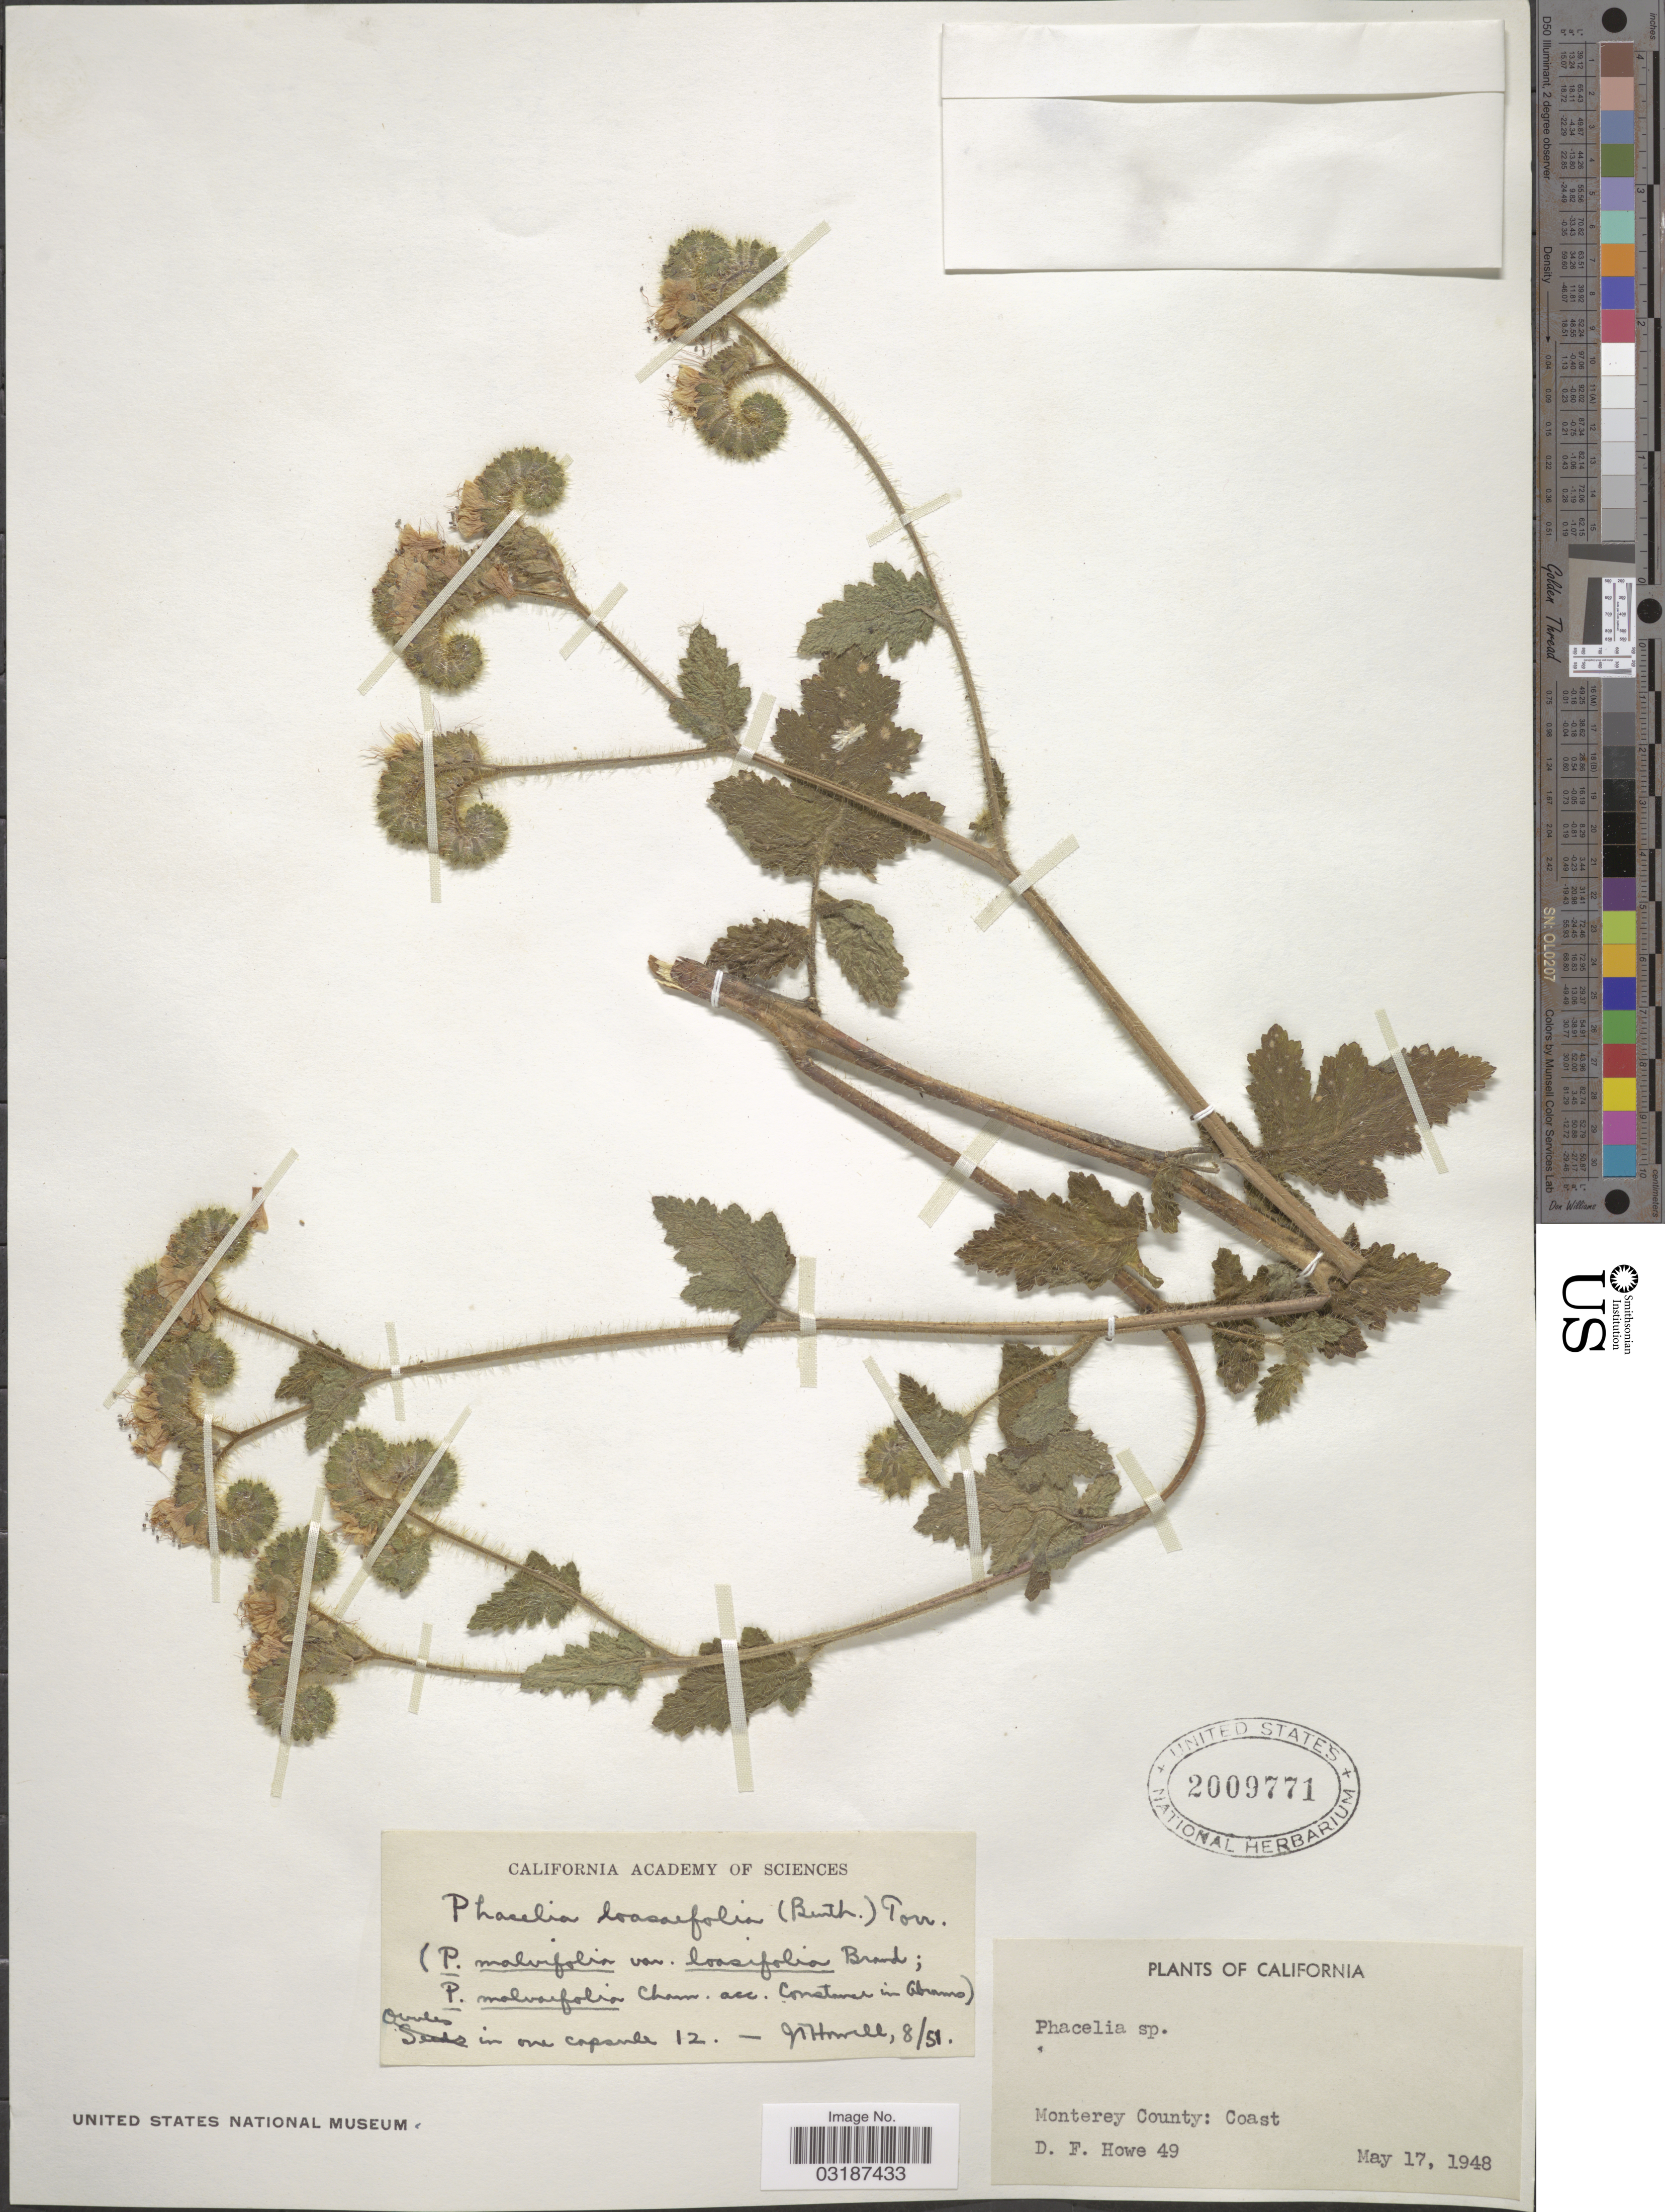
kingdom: Plantae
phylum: Tracheophyta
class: Magnoliopsida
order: Boraginales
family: Hydrophyllaceae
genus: Phacelia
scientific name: Phacelia malvifolia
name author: Cham.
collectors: D. Howe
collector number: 49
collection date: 1948-05-17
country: United States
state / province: California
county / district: Monterey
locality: Montery County: Coast.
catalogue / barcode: US 2009771